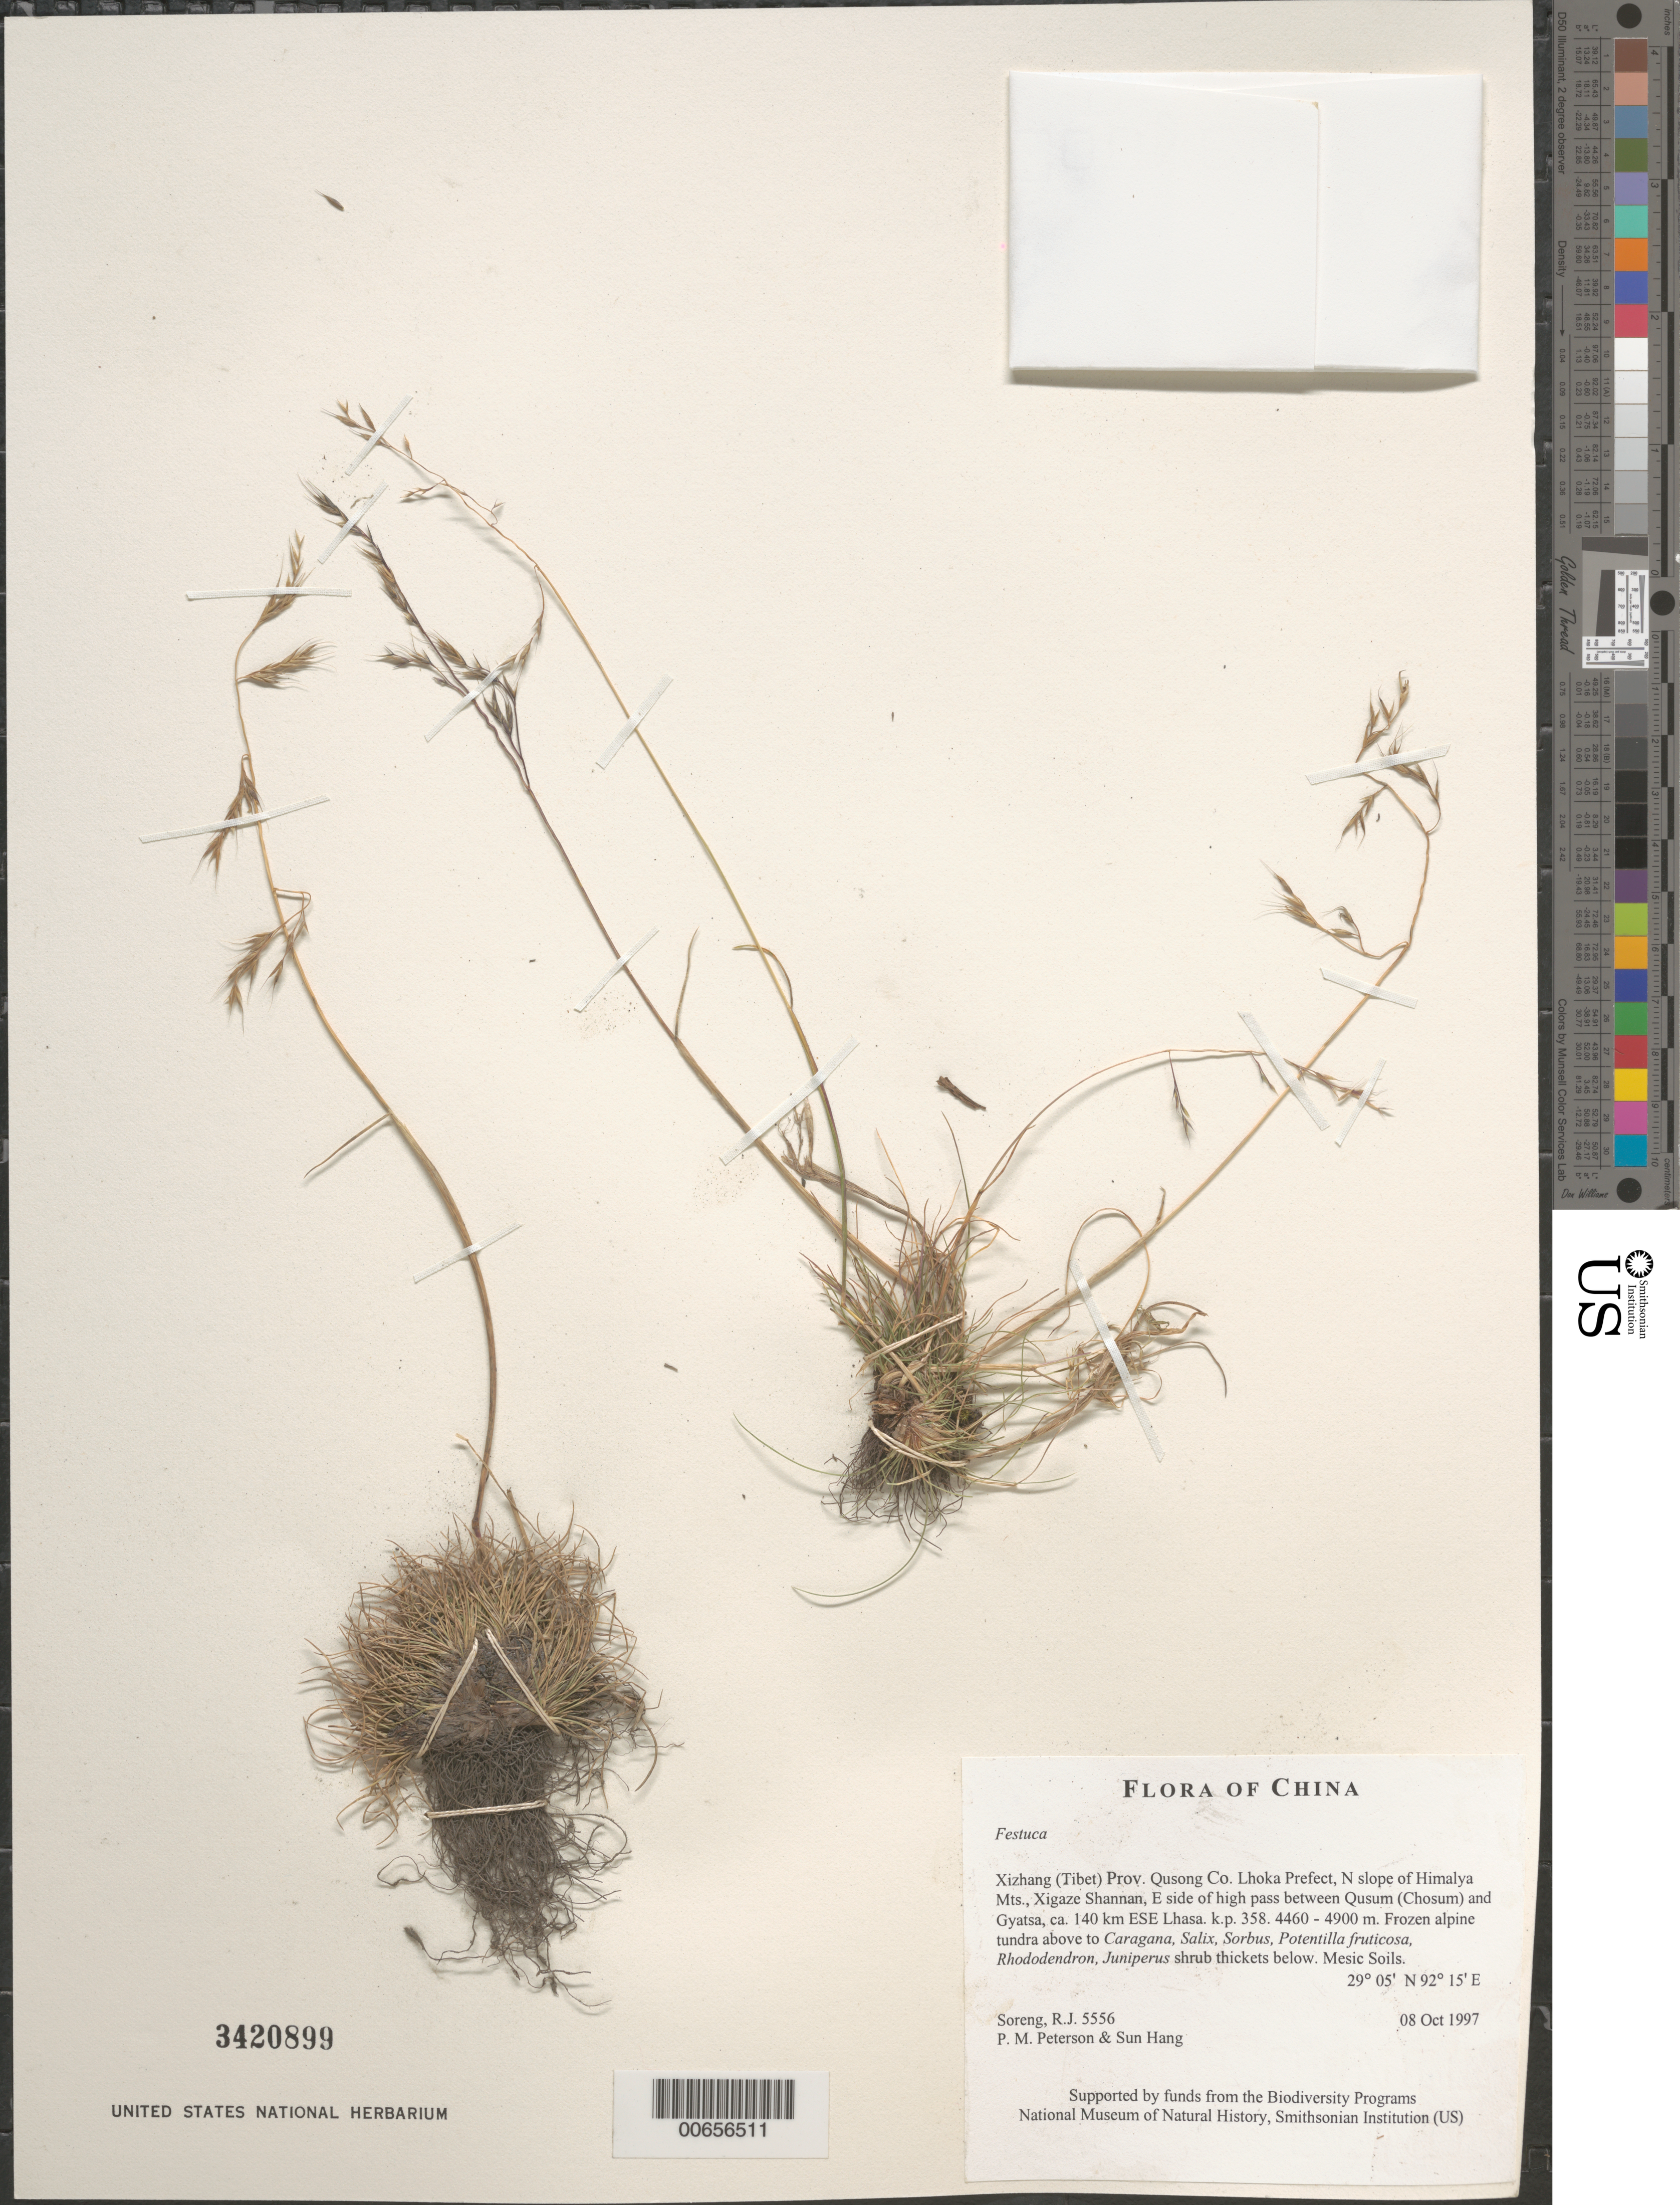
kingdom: Plantae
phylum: Tracheophyta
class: Liliopsida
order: Poales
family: Poaceae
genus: Festuca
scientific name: Festuca sp.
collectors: R. J. Soreng, P. M. Peterson & Sun Hang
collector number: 5556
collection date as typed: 08 Oct 1997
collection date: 1997-10-08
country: China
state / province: Xizang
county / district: Qusong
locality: Lhoka Prefect, N slope of Himalaya Mts., Xigaze Shannan, E side of high pass between Qusum (Chosum) and Gyatsa, ca. 140 km ESE Lhasa. k.p. 358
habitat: Frozen alpine tundra above to Caragana, Salix, Sorbus, Potentilla fruticosa, Rhododendron, Juniperus shrub thickets below.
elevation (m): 4460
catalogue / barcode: US 3420899